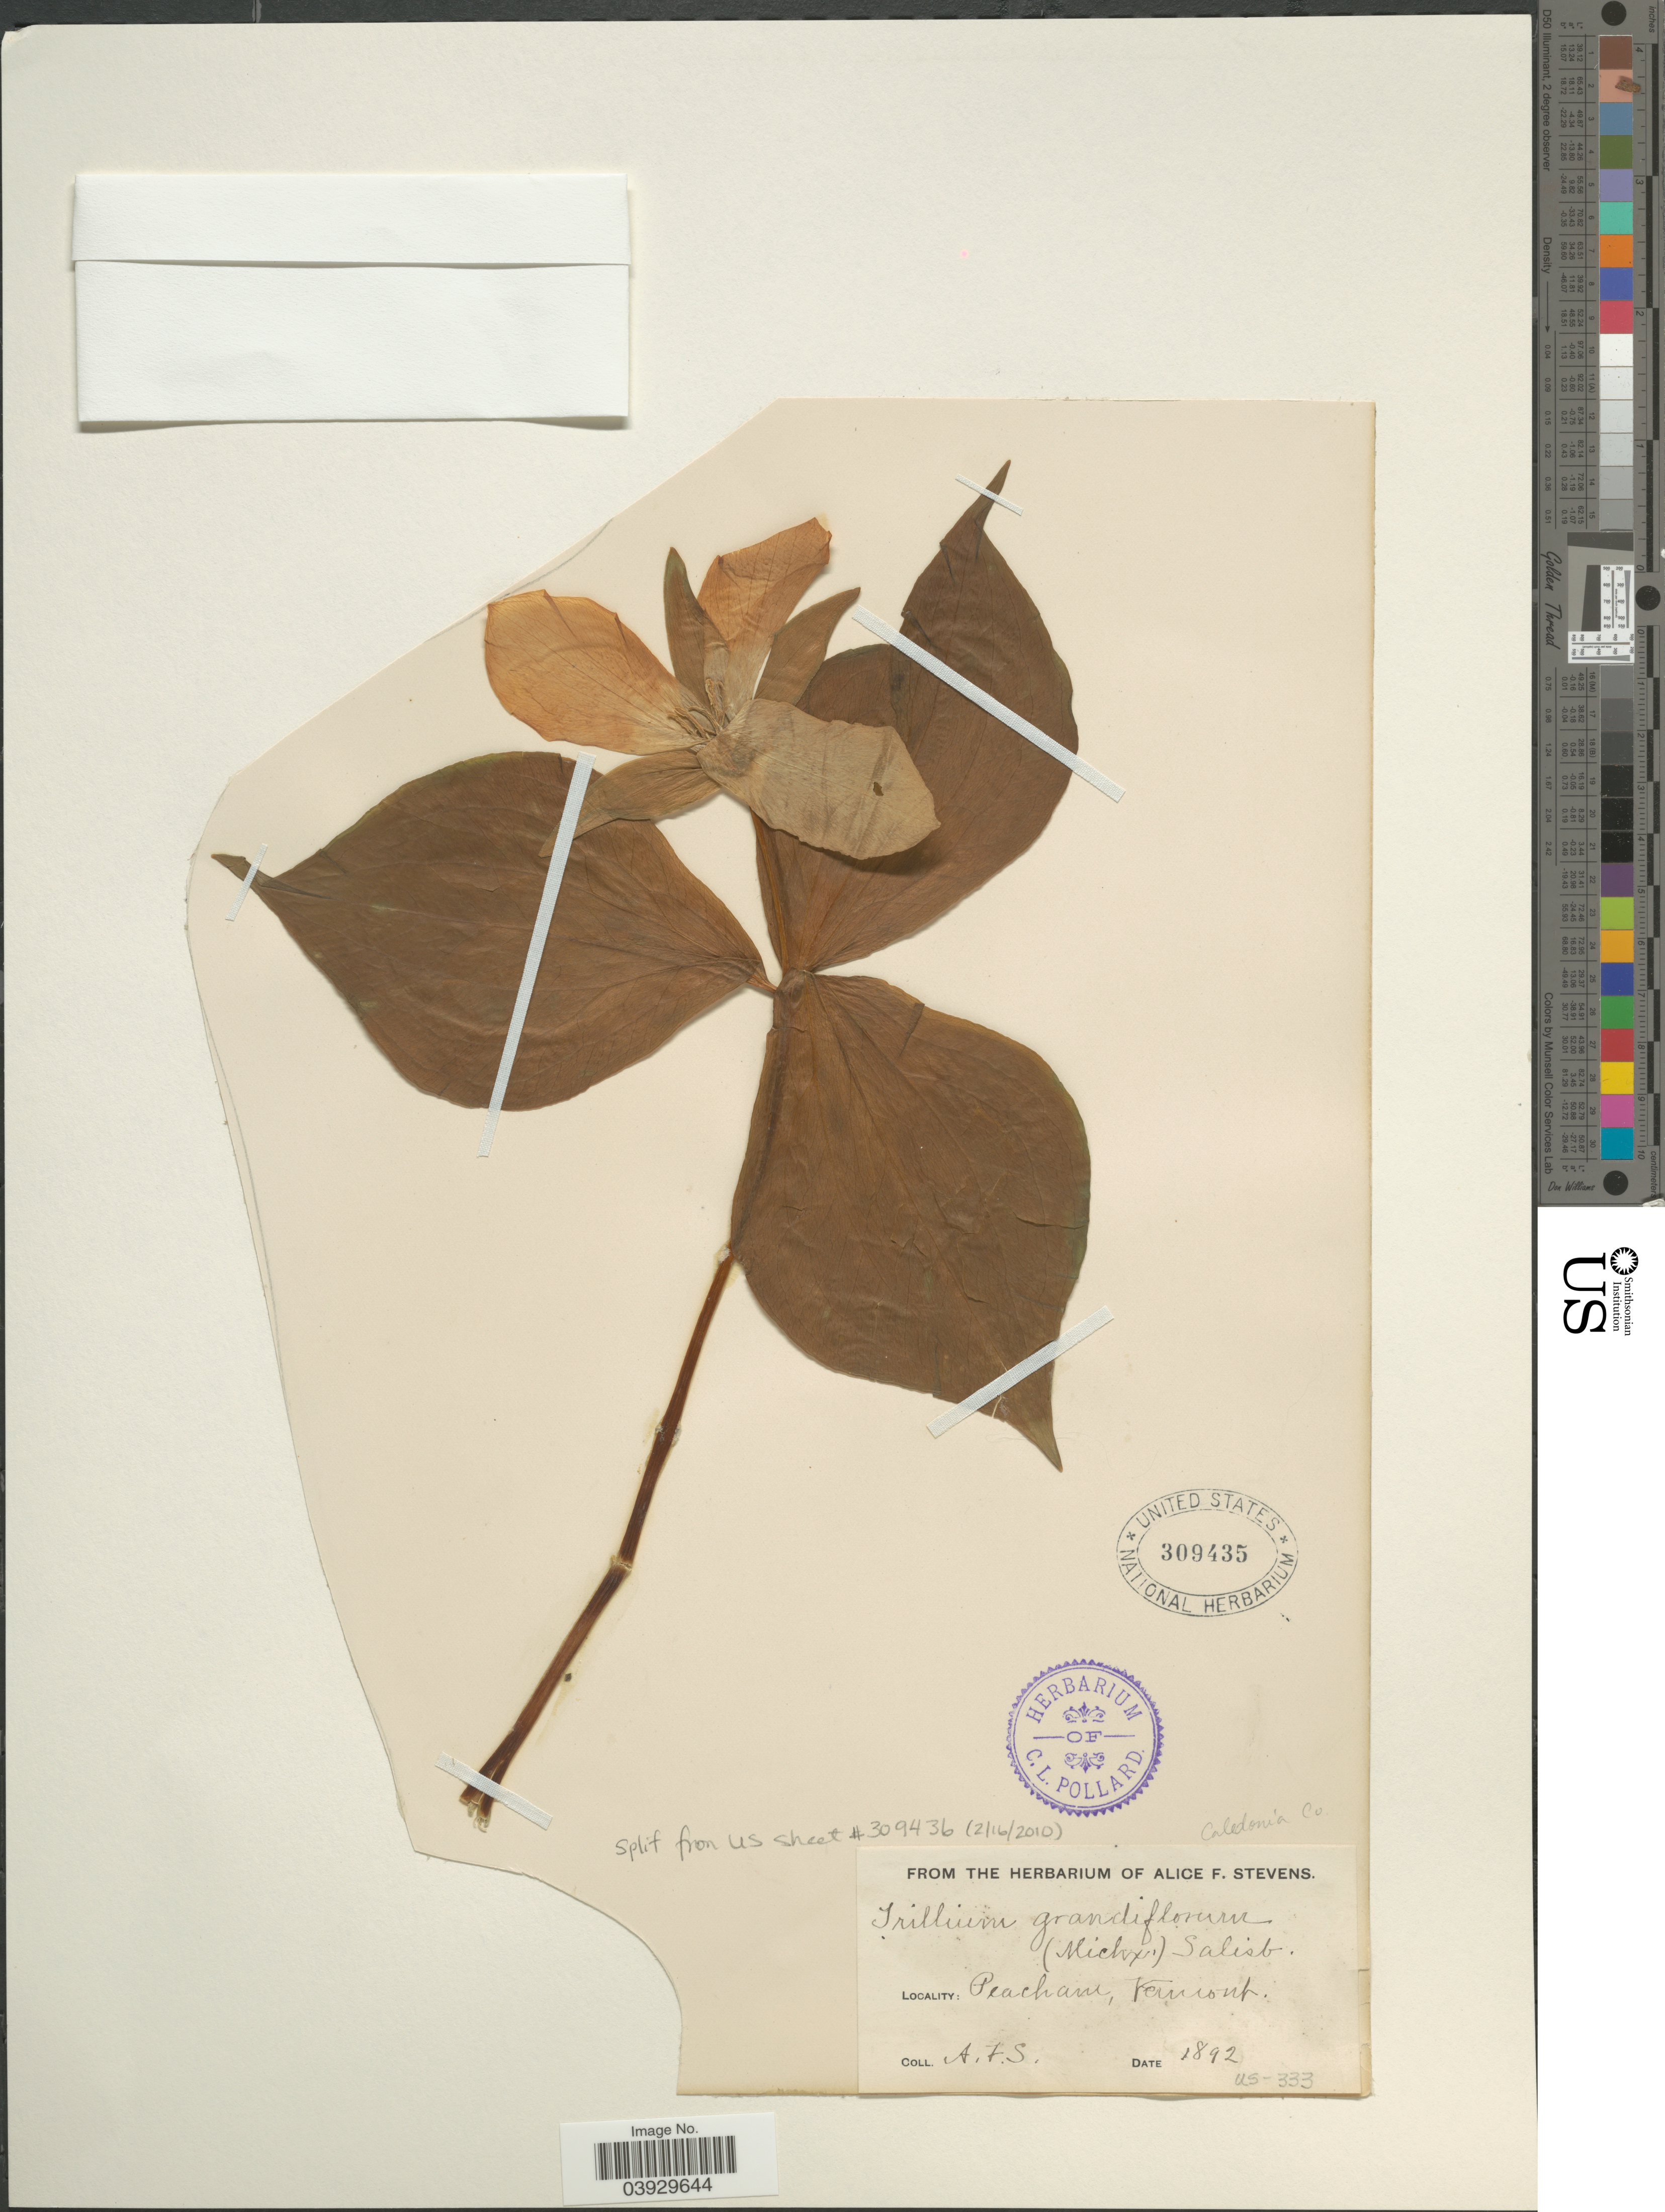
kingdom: Plantae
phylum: Tracheophyta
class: Liliopsida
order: Liliales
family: Melanthiaceae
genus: Trillium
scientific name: Trillium grandiflorum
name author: (Michx.) Salisb.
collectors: A. Stevens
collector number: US-333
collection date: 1892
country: United States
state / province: Vermont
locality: Caledonia Co. Peacham.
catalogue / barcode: US 309435